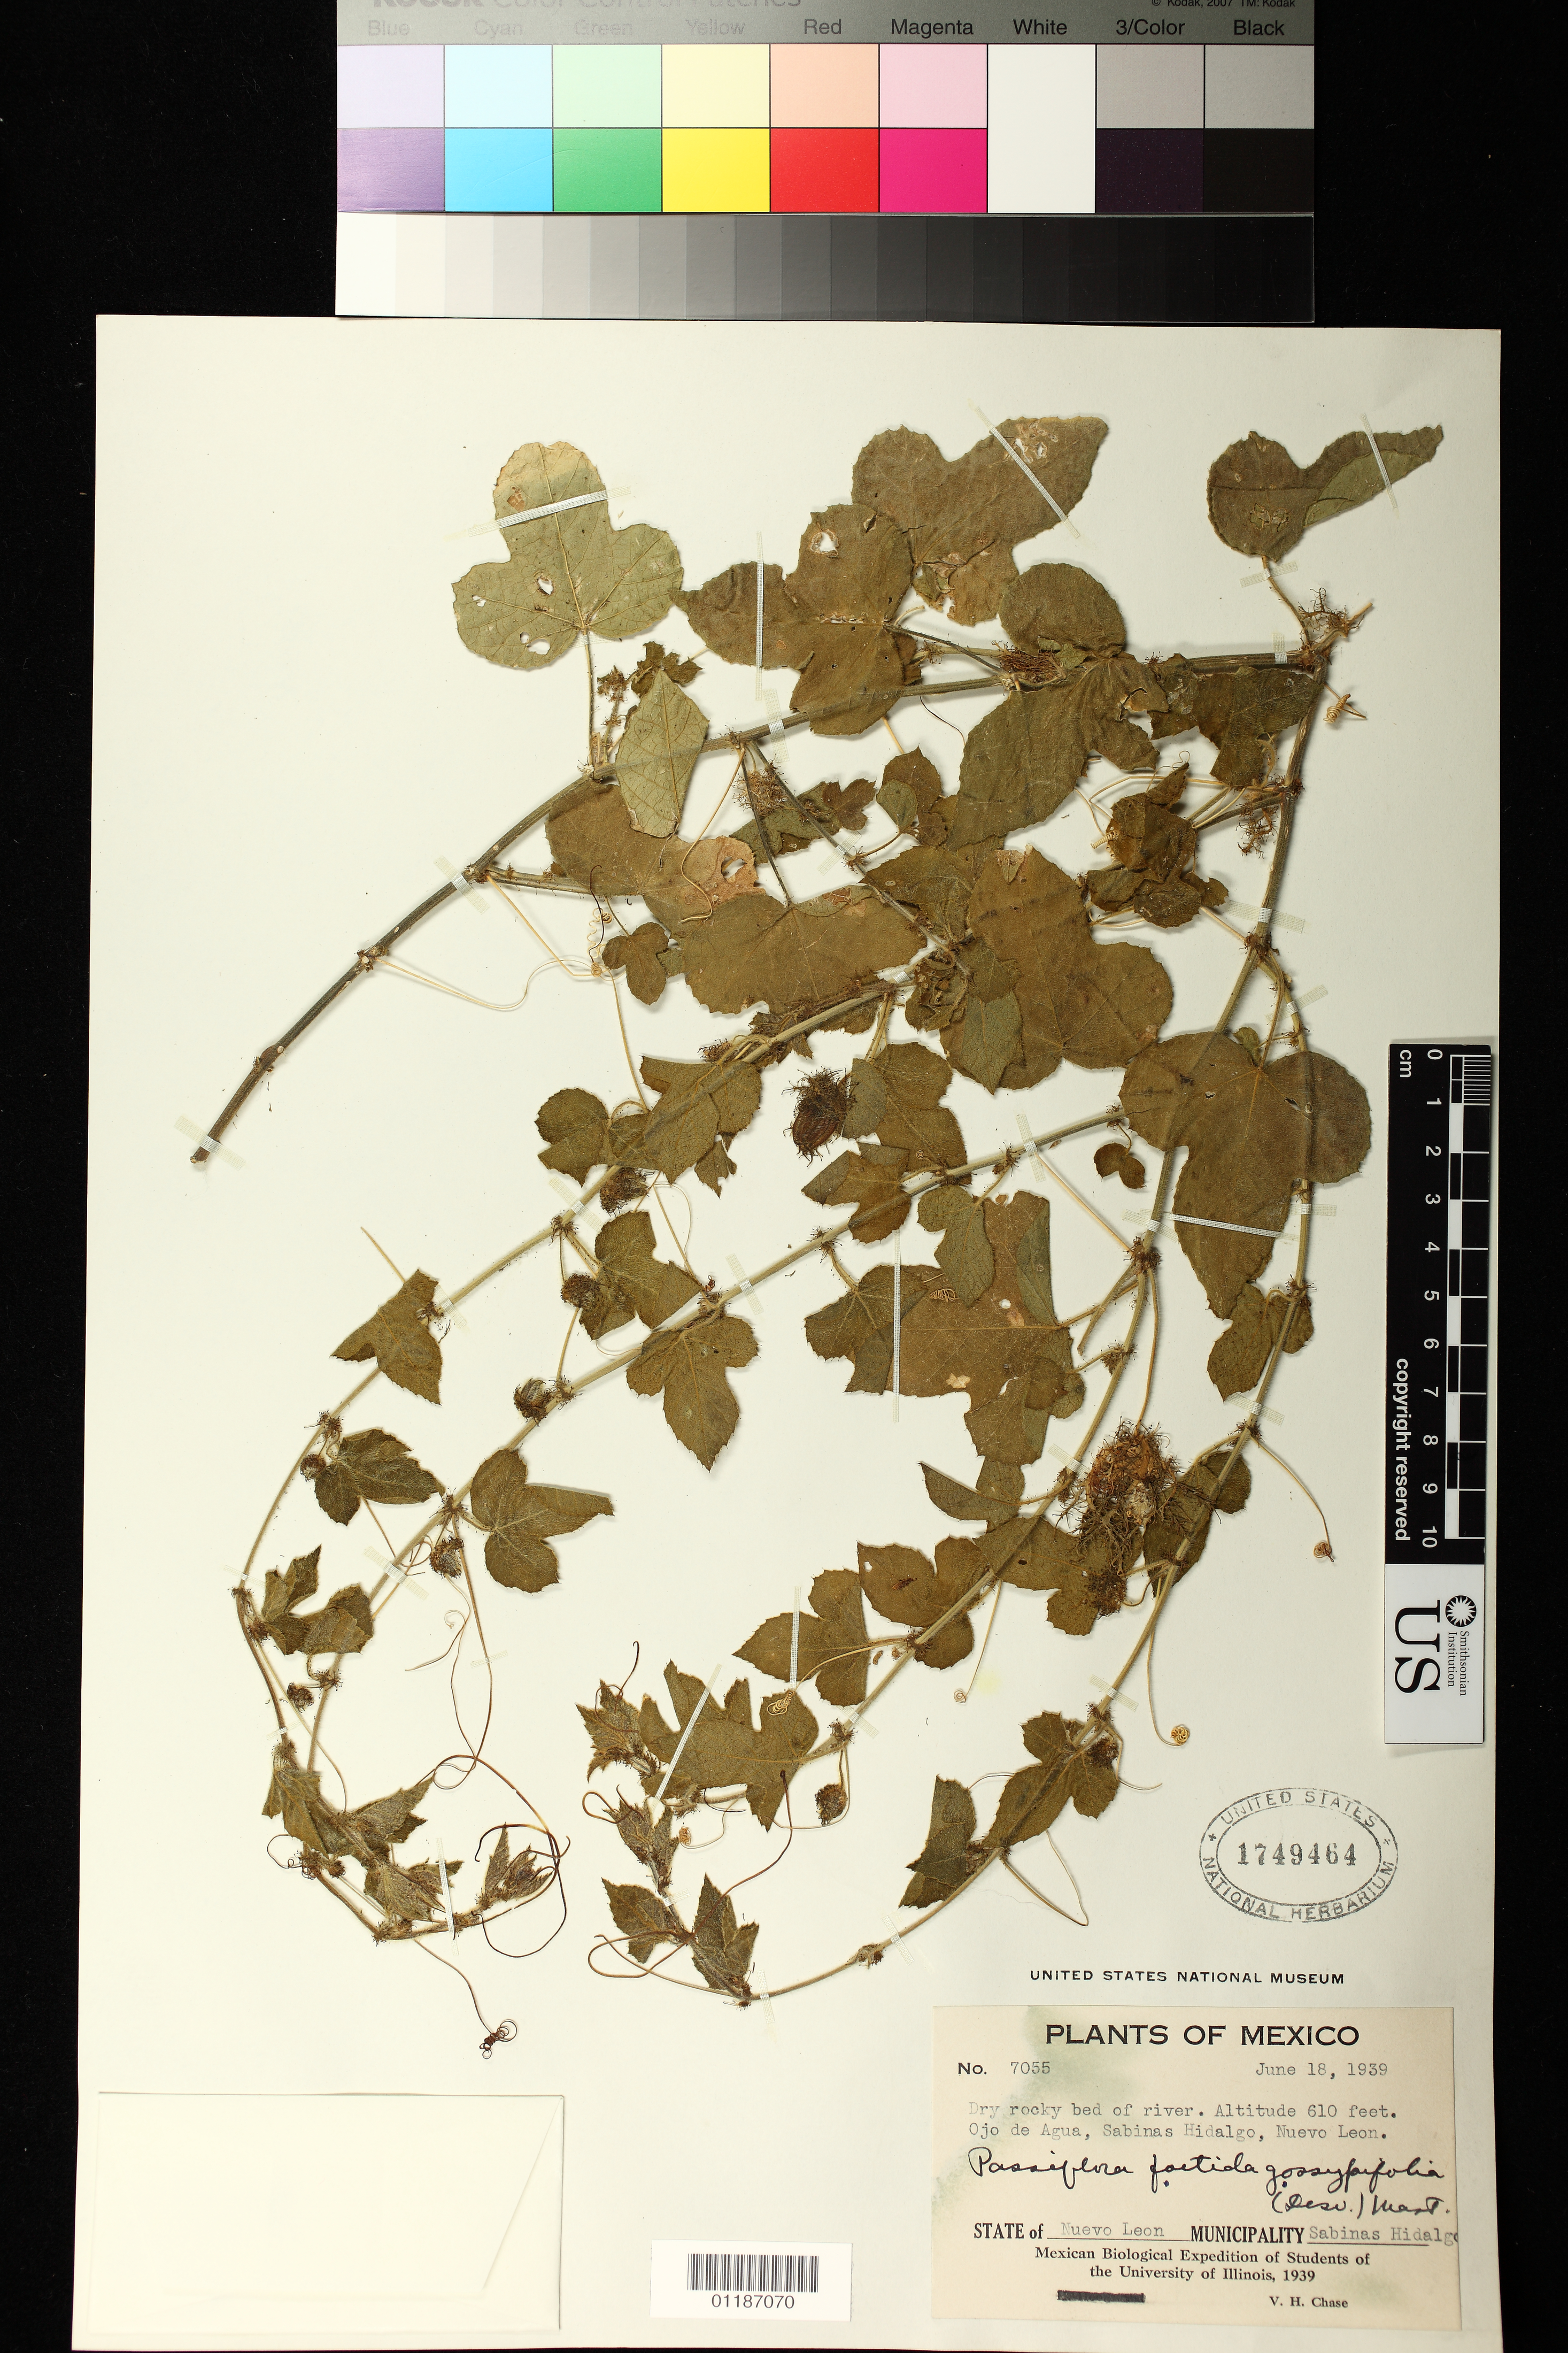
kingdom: Plantae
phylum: Tracheophyta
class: Magnoliopsida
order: Malpighiales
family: Passifloraceae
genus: Passiflora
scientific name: Passiflora foetida var. gossypiifolia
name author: (Desv.) Mast.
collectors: V. H. Chase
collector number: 7055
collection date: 1939-06-18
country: Mexico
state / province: Nuevo León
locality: Municipality Sabinas Hidalgo: Dry rocky bed of river, Ojo de Agua.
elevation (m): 186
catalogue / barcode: US 1749464